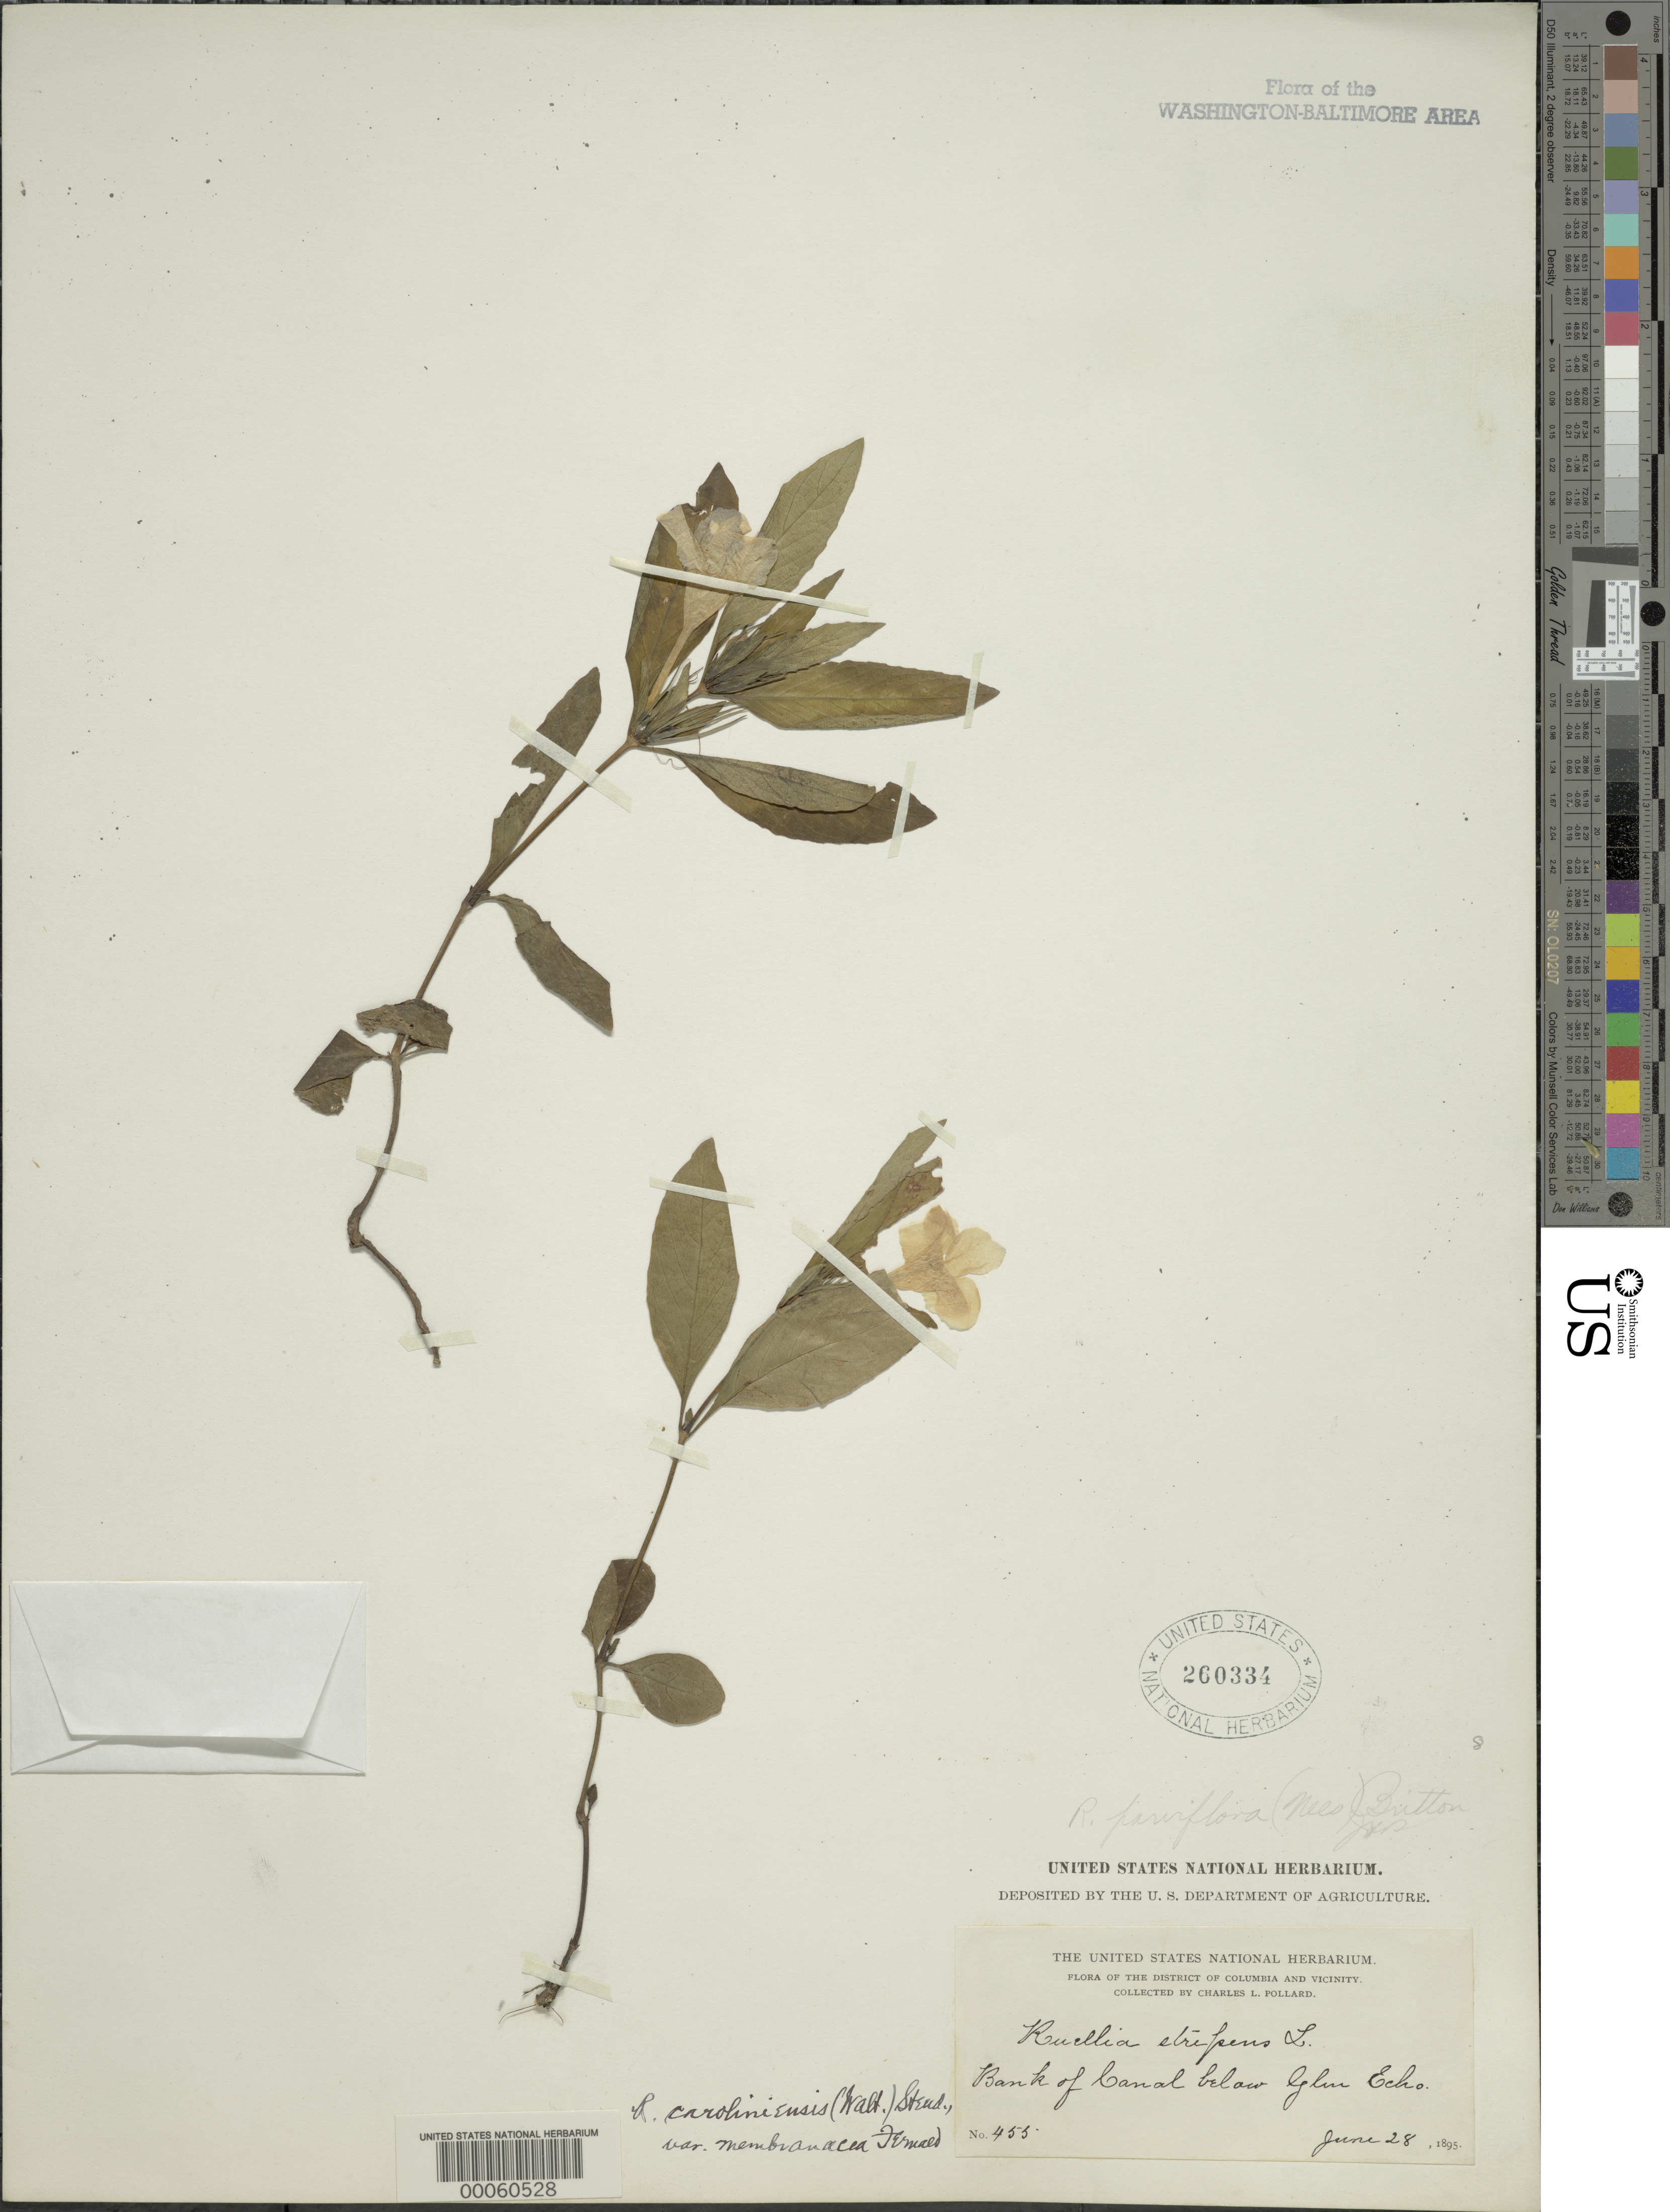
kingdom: Plantae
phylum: Tracheophyta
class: Magnoliopsida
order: Lamiales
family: Acanthaceae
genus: Ruellia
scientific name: Ruellia caroliniensis var. membranacea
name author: Fernald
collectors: W. R. Pollard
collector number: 455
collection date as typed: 28 Jun 1895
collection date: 1895-06-28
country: United States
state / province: Maryland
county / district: Montgomery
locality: C. & O. Canal below Glen Echo C. & O. Canal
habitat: Bank of canal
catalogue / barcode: US 260334